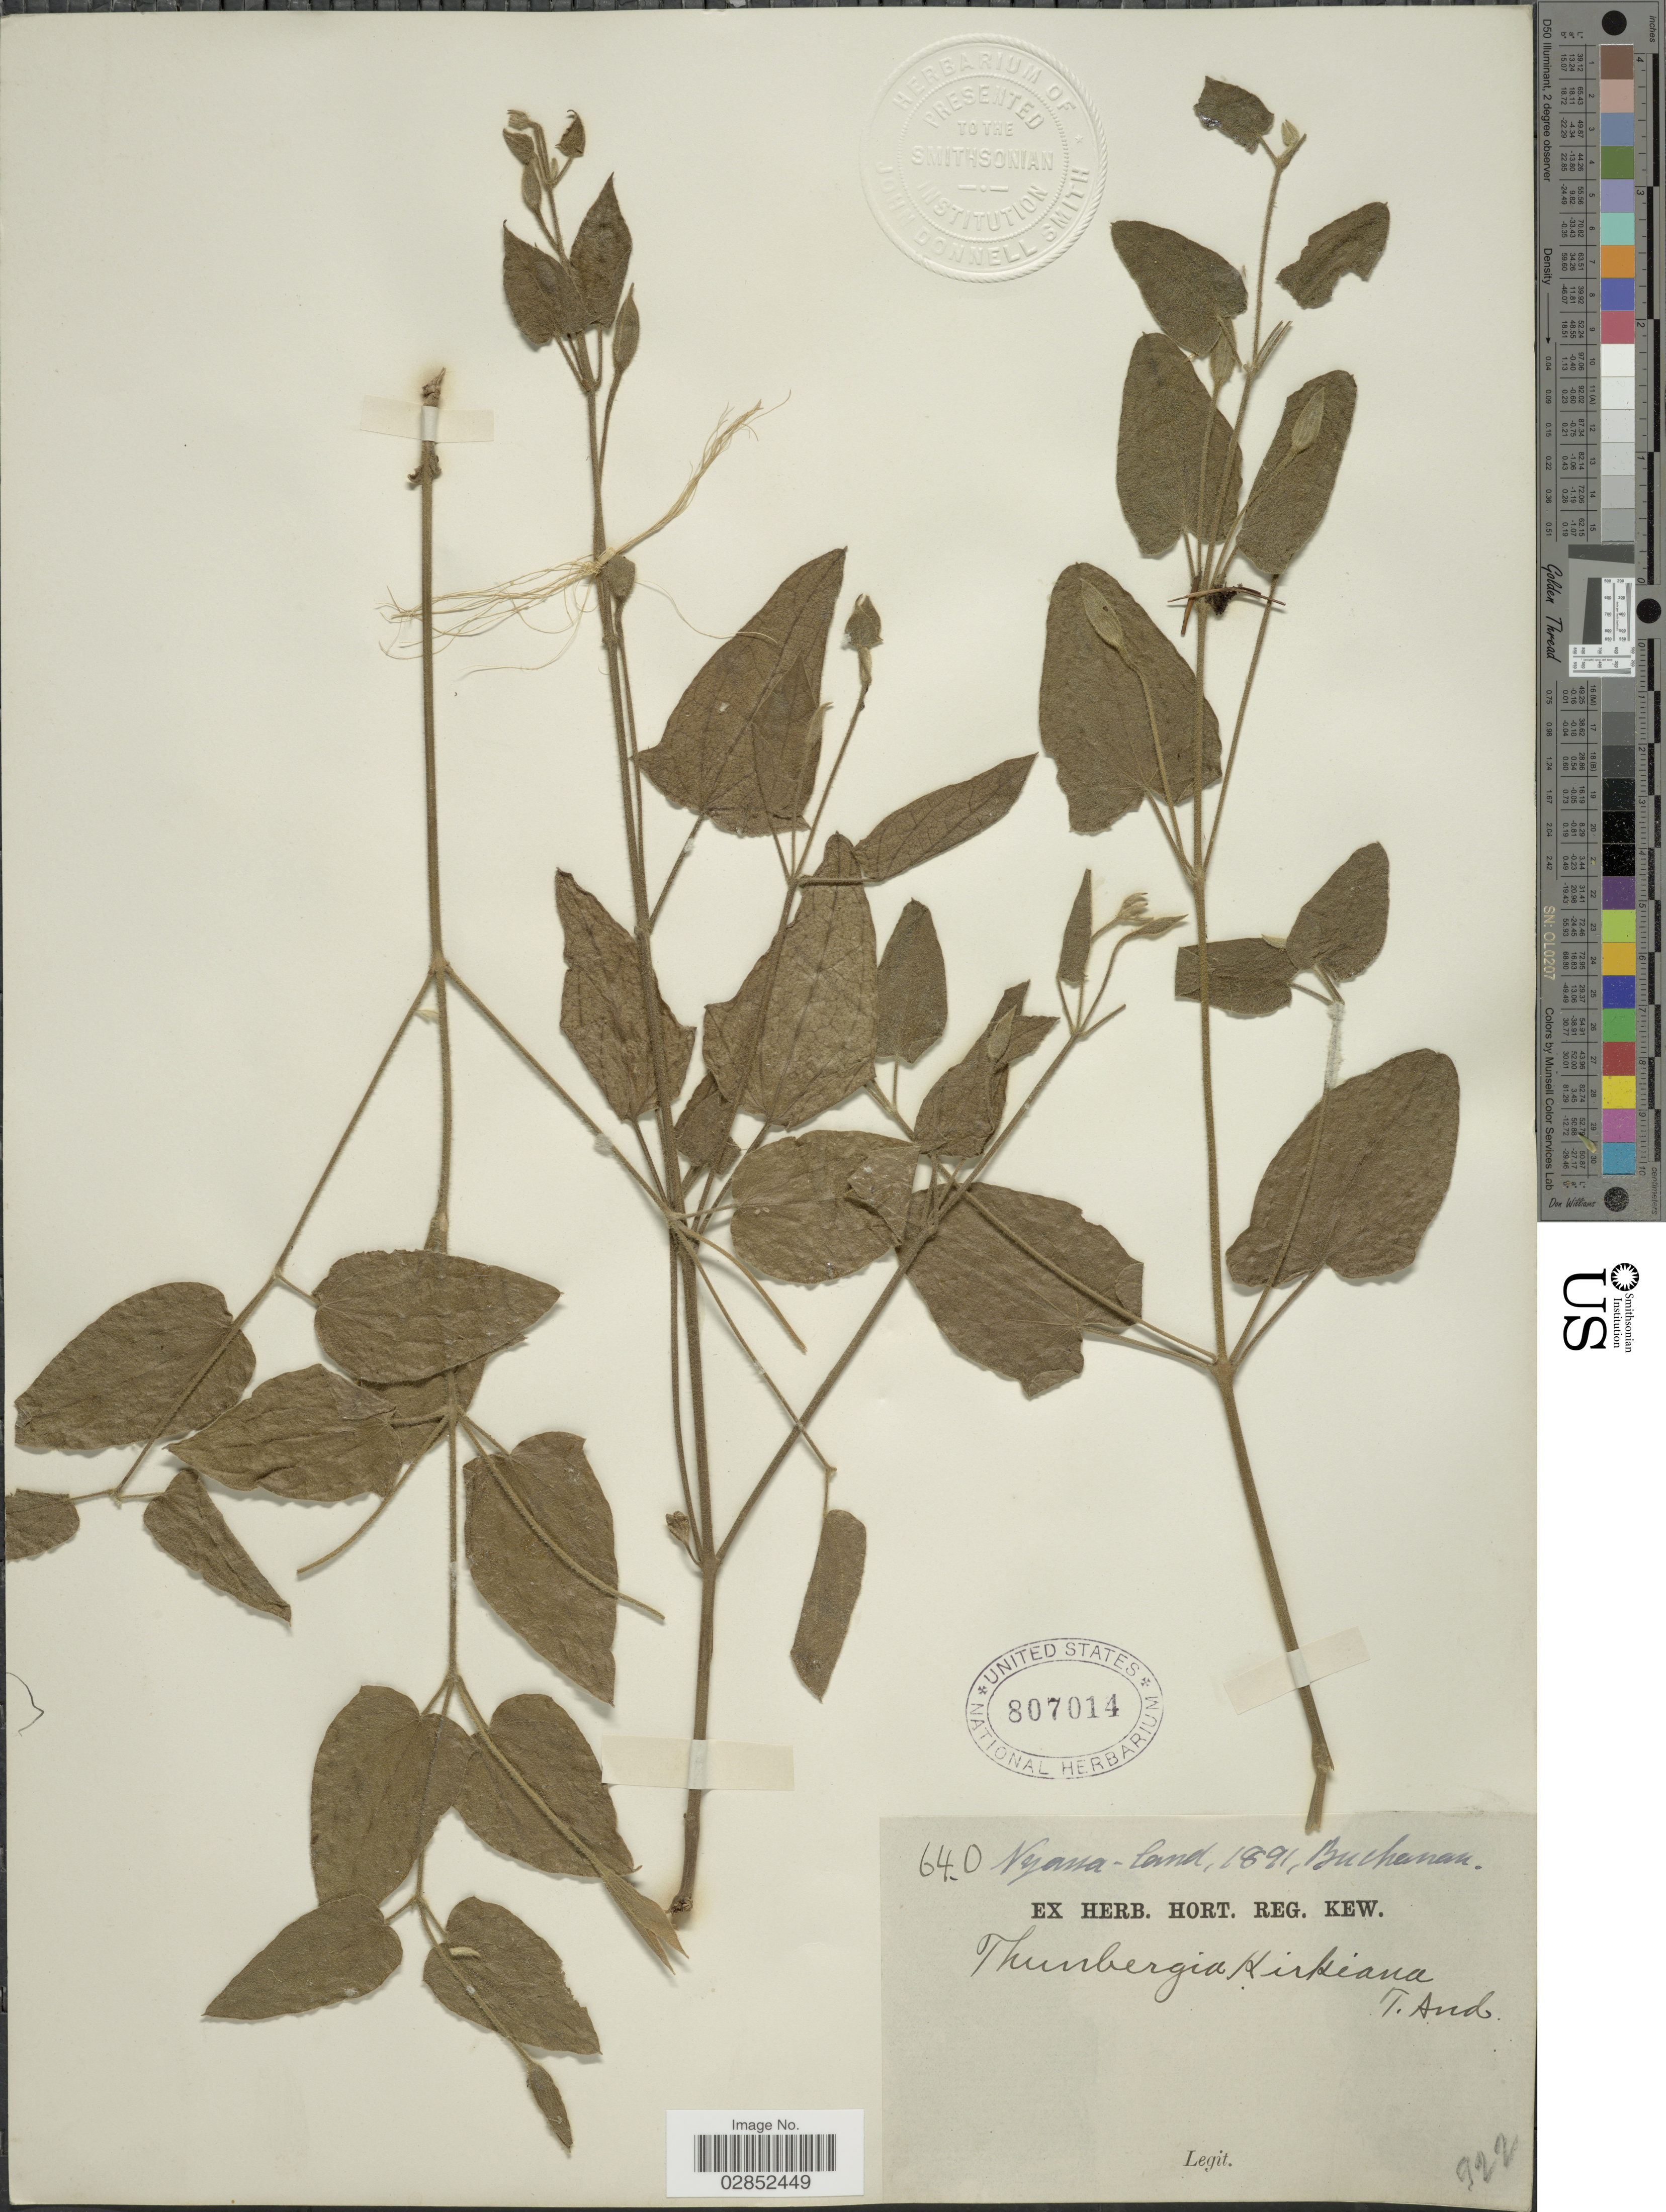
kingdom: Plantae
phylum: Tracheophyta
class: Magnoliopsida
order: Lamiales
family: Acanthaceae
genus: Thunbergia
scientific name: Thunbergia kirkiana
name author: T. Anderson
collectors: -. Buchanan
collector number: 640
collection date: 1891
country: Malawi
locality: Nyassa-land.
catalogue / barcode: US 807014